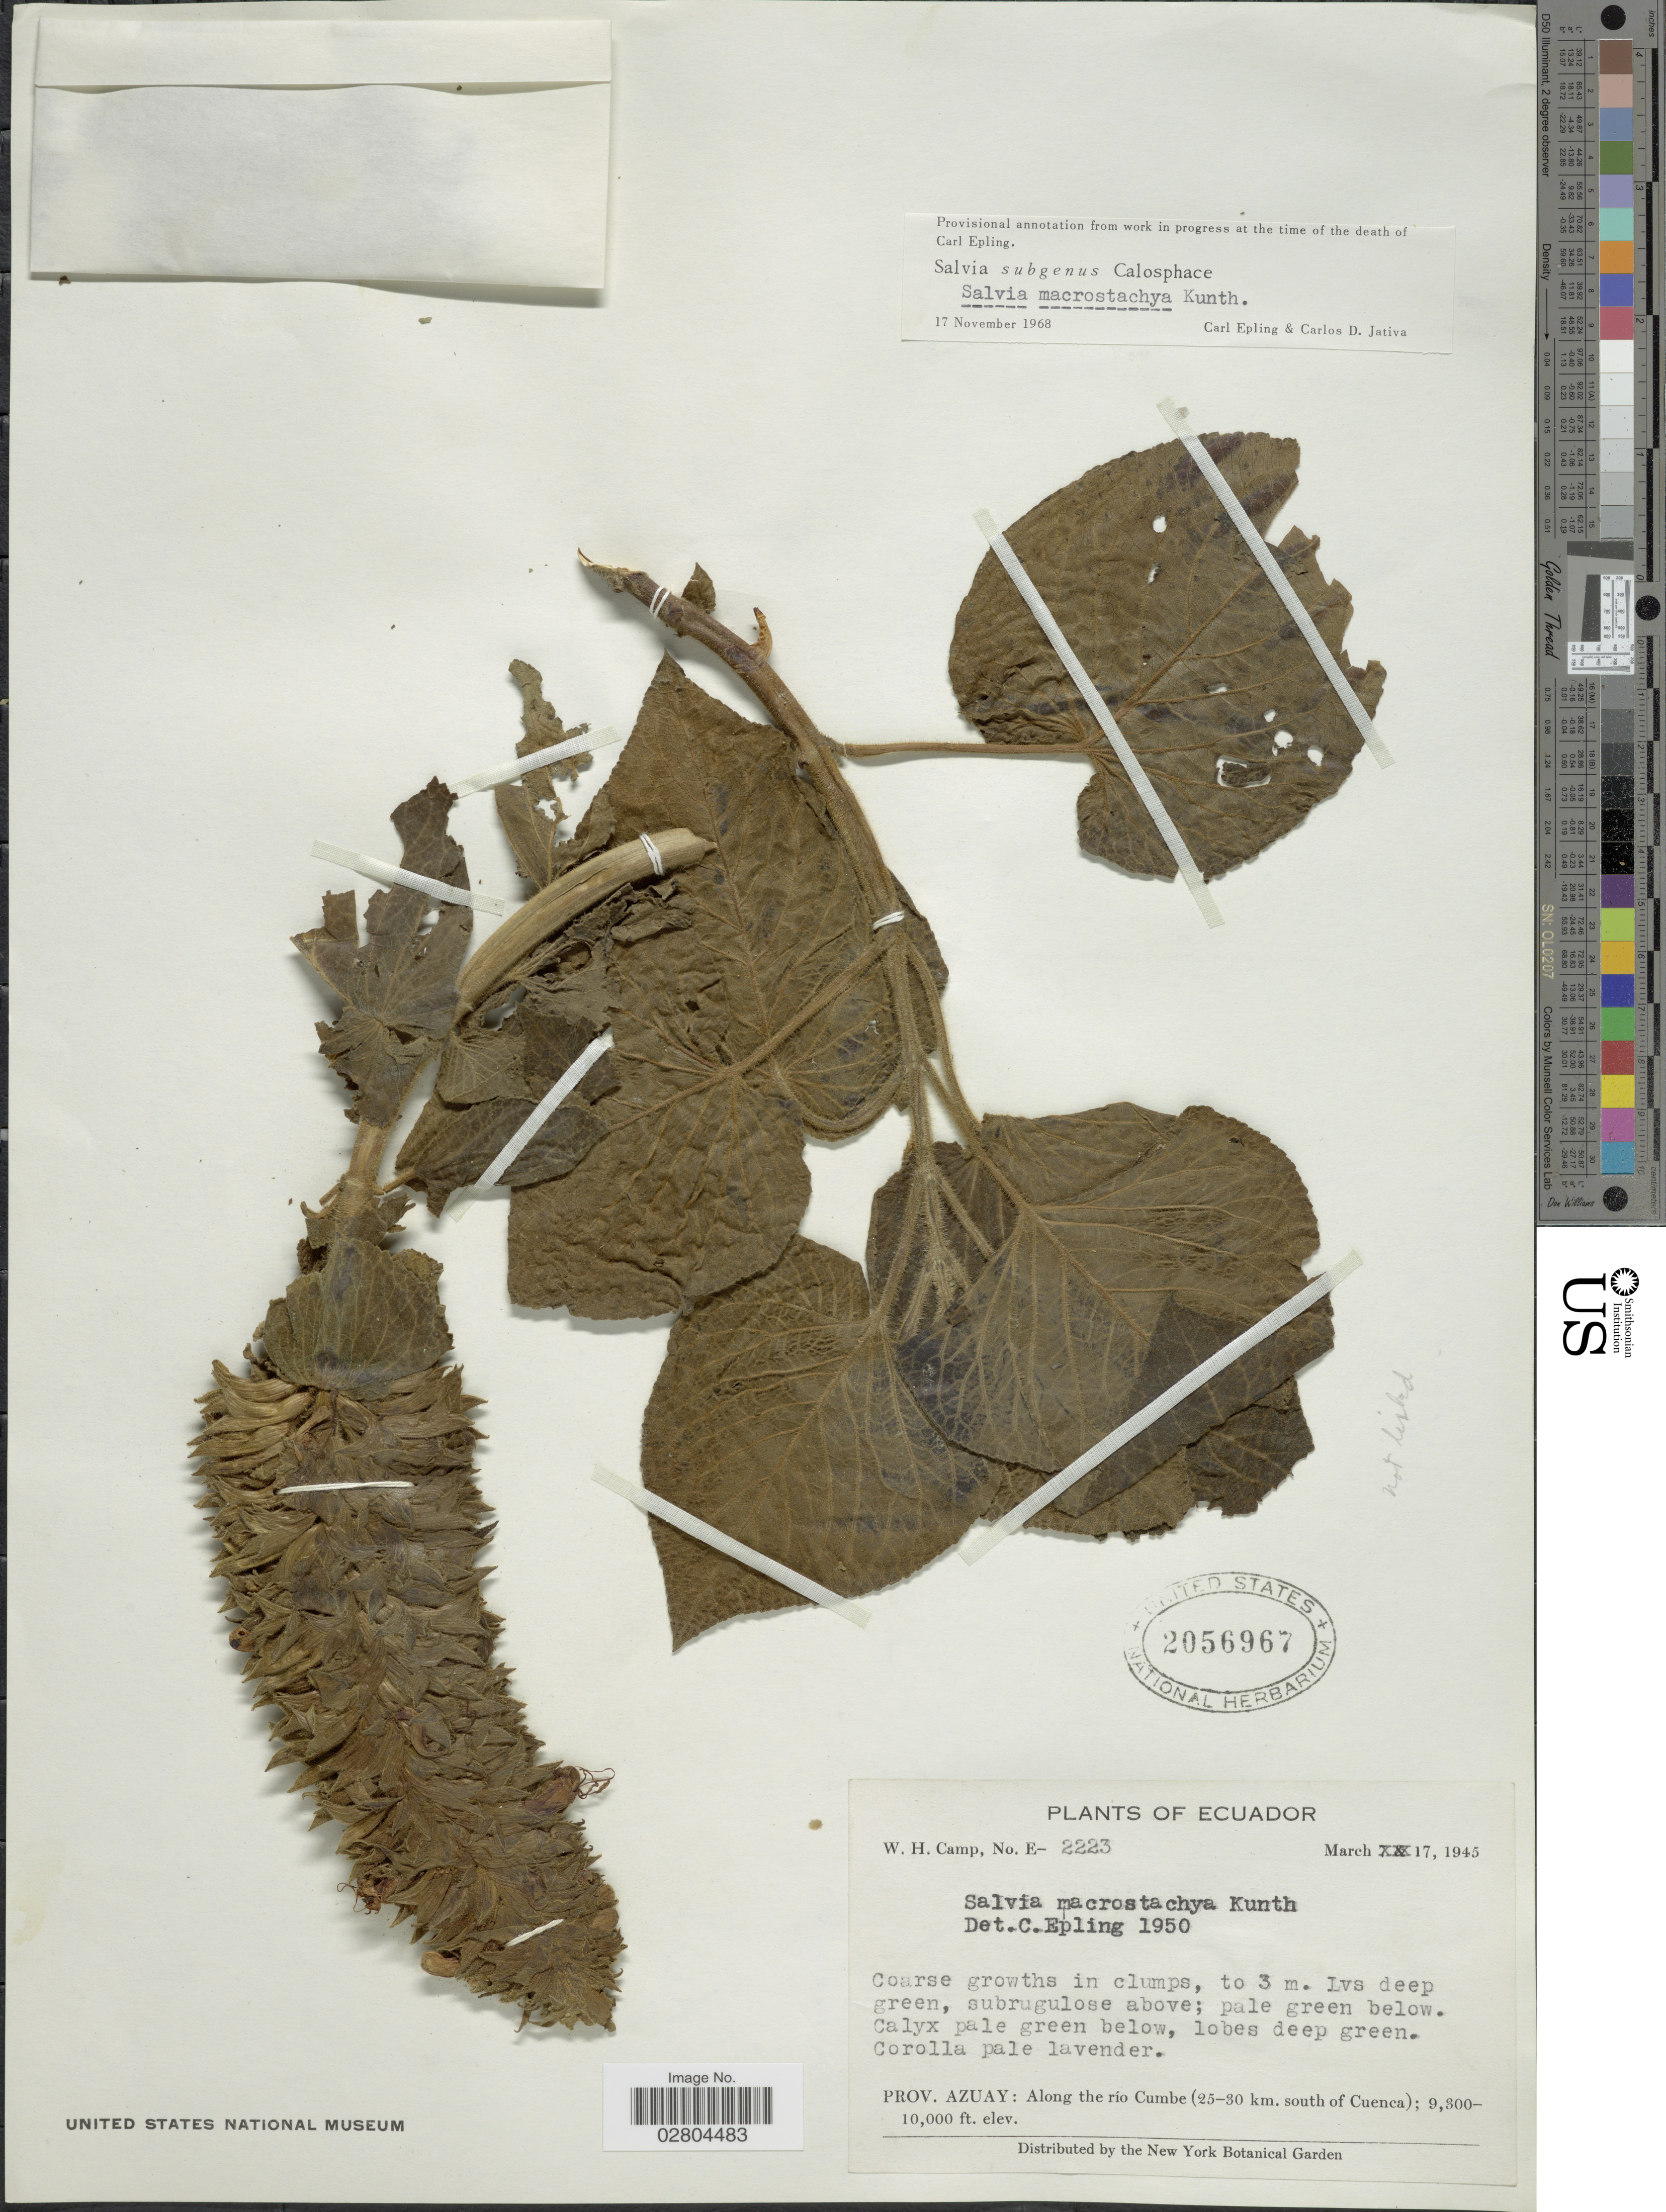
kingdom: Plantae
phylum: Tracheophyta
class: Magnoliopsida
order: Lamiales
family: Lamiaceae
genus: Salvia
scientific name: Salvia macrostachya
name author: Kunth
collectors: W. H. Camp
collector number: E-2223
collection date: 1945-03-17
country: Ecuador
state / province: Azuay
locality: Along the río Cumbe (25-30 km. south of Cuenca).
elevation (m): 2835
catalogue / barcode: US 2056967